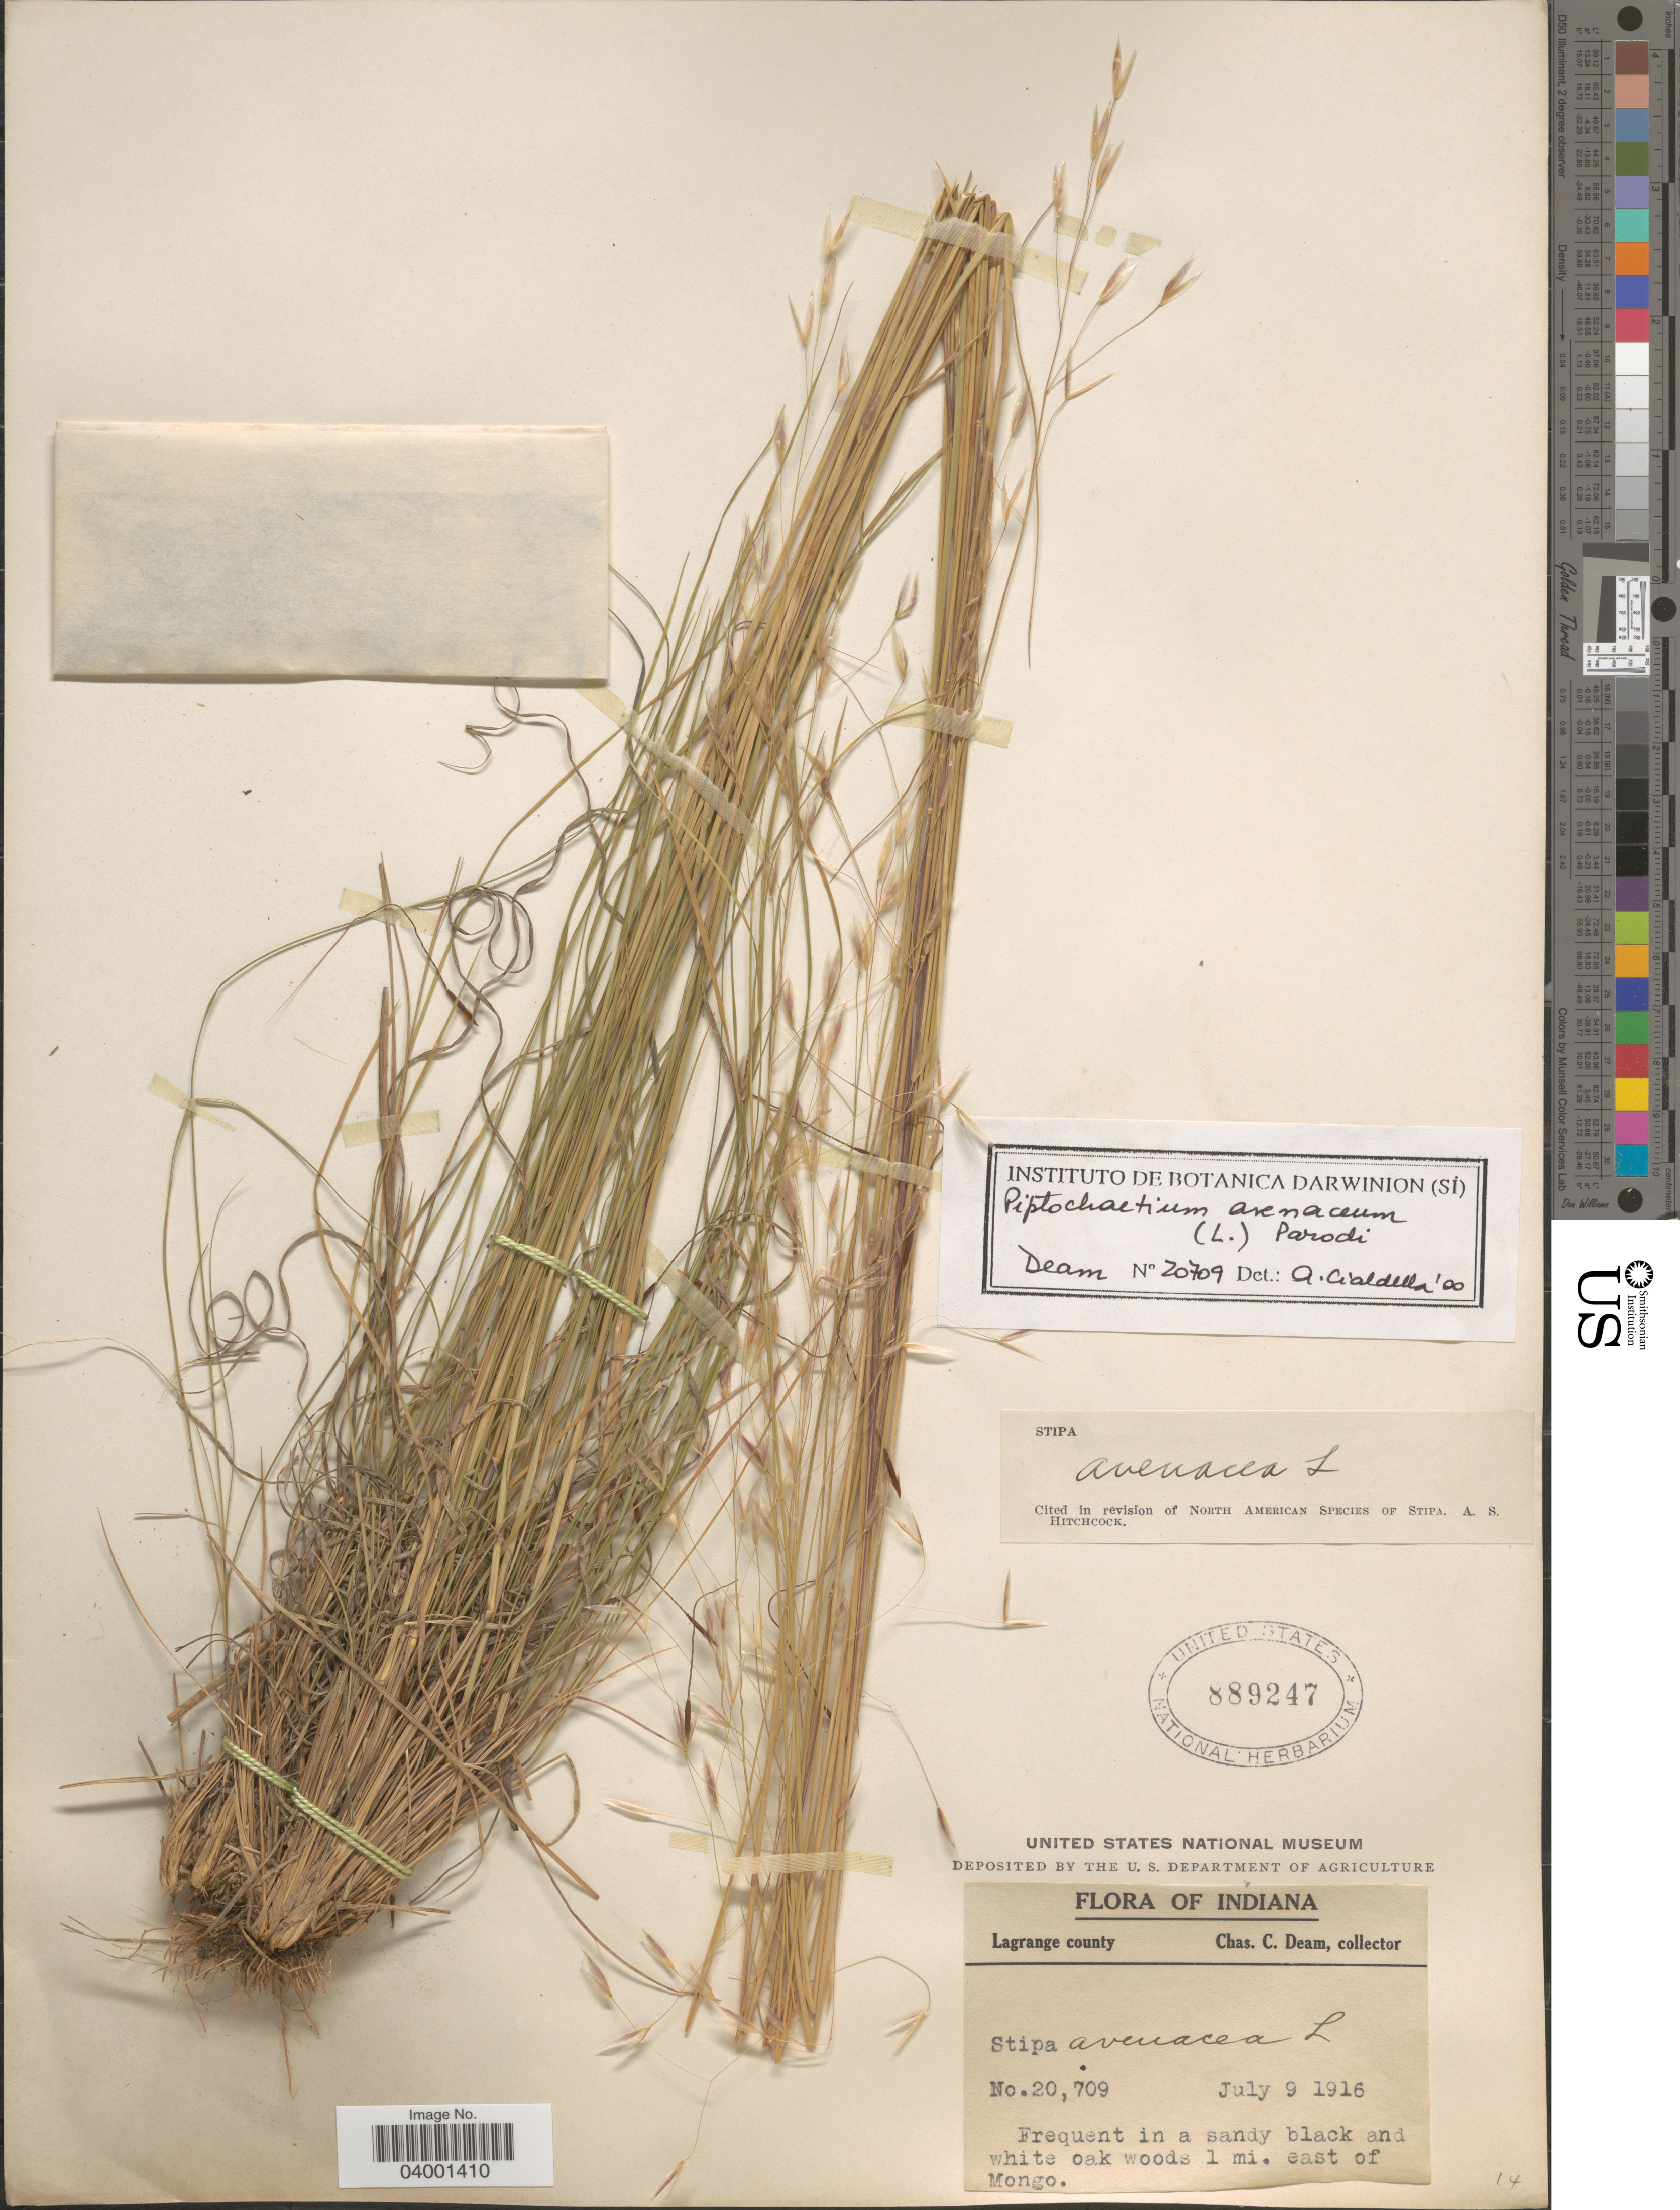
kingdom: Plantae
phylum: Tracheophyta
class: Liliopsida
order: Poales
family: Poaceae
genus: Piptochaetium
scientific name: Piptochaetium avenaceum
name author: (L.) Parodi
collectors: C. C. Deam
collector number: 20709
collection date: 1916-07-09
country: United States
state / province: Indiana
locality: Lagrange county. Woods 1 mi. east of Mongo.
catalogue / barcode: US 889247